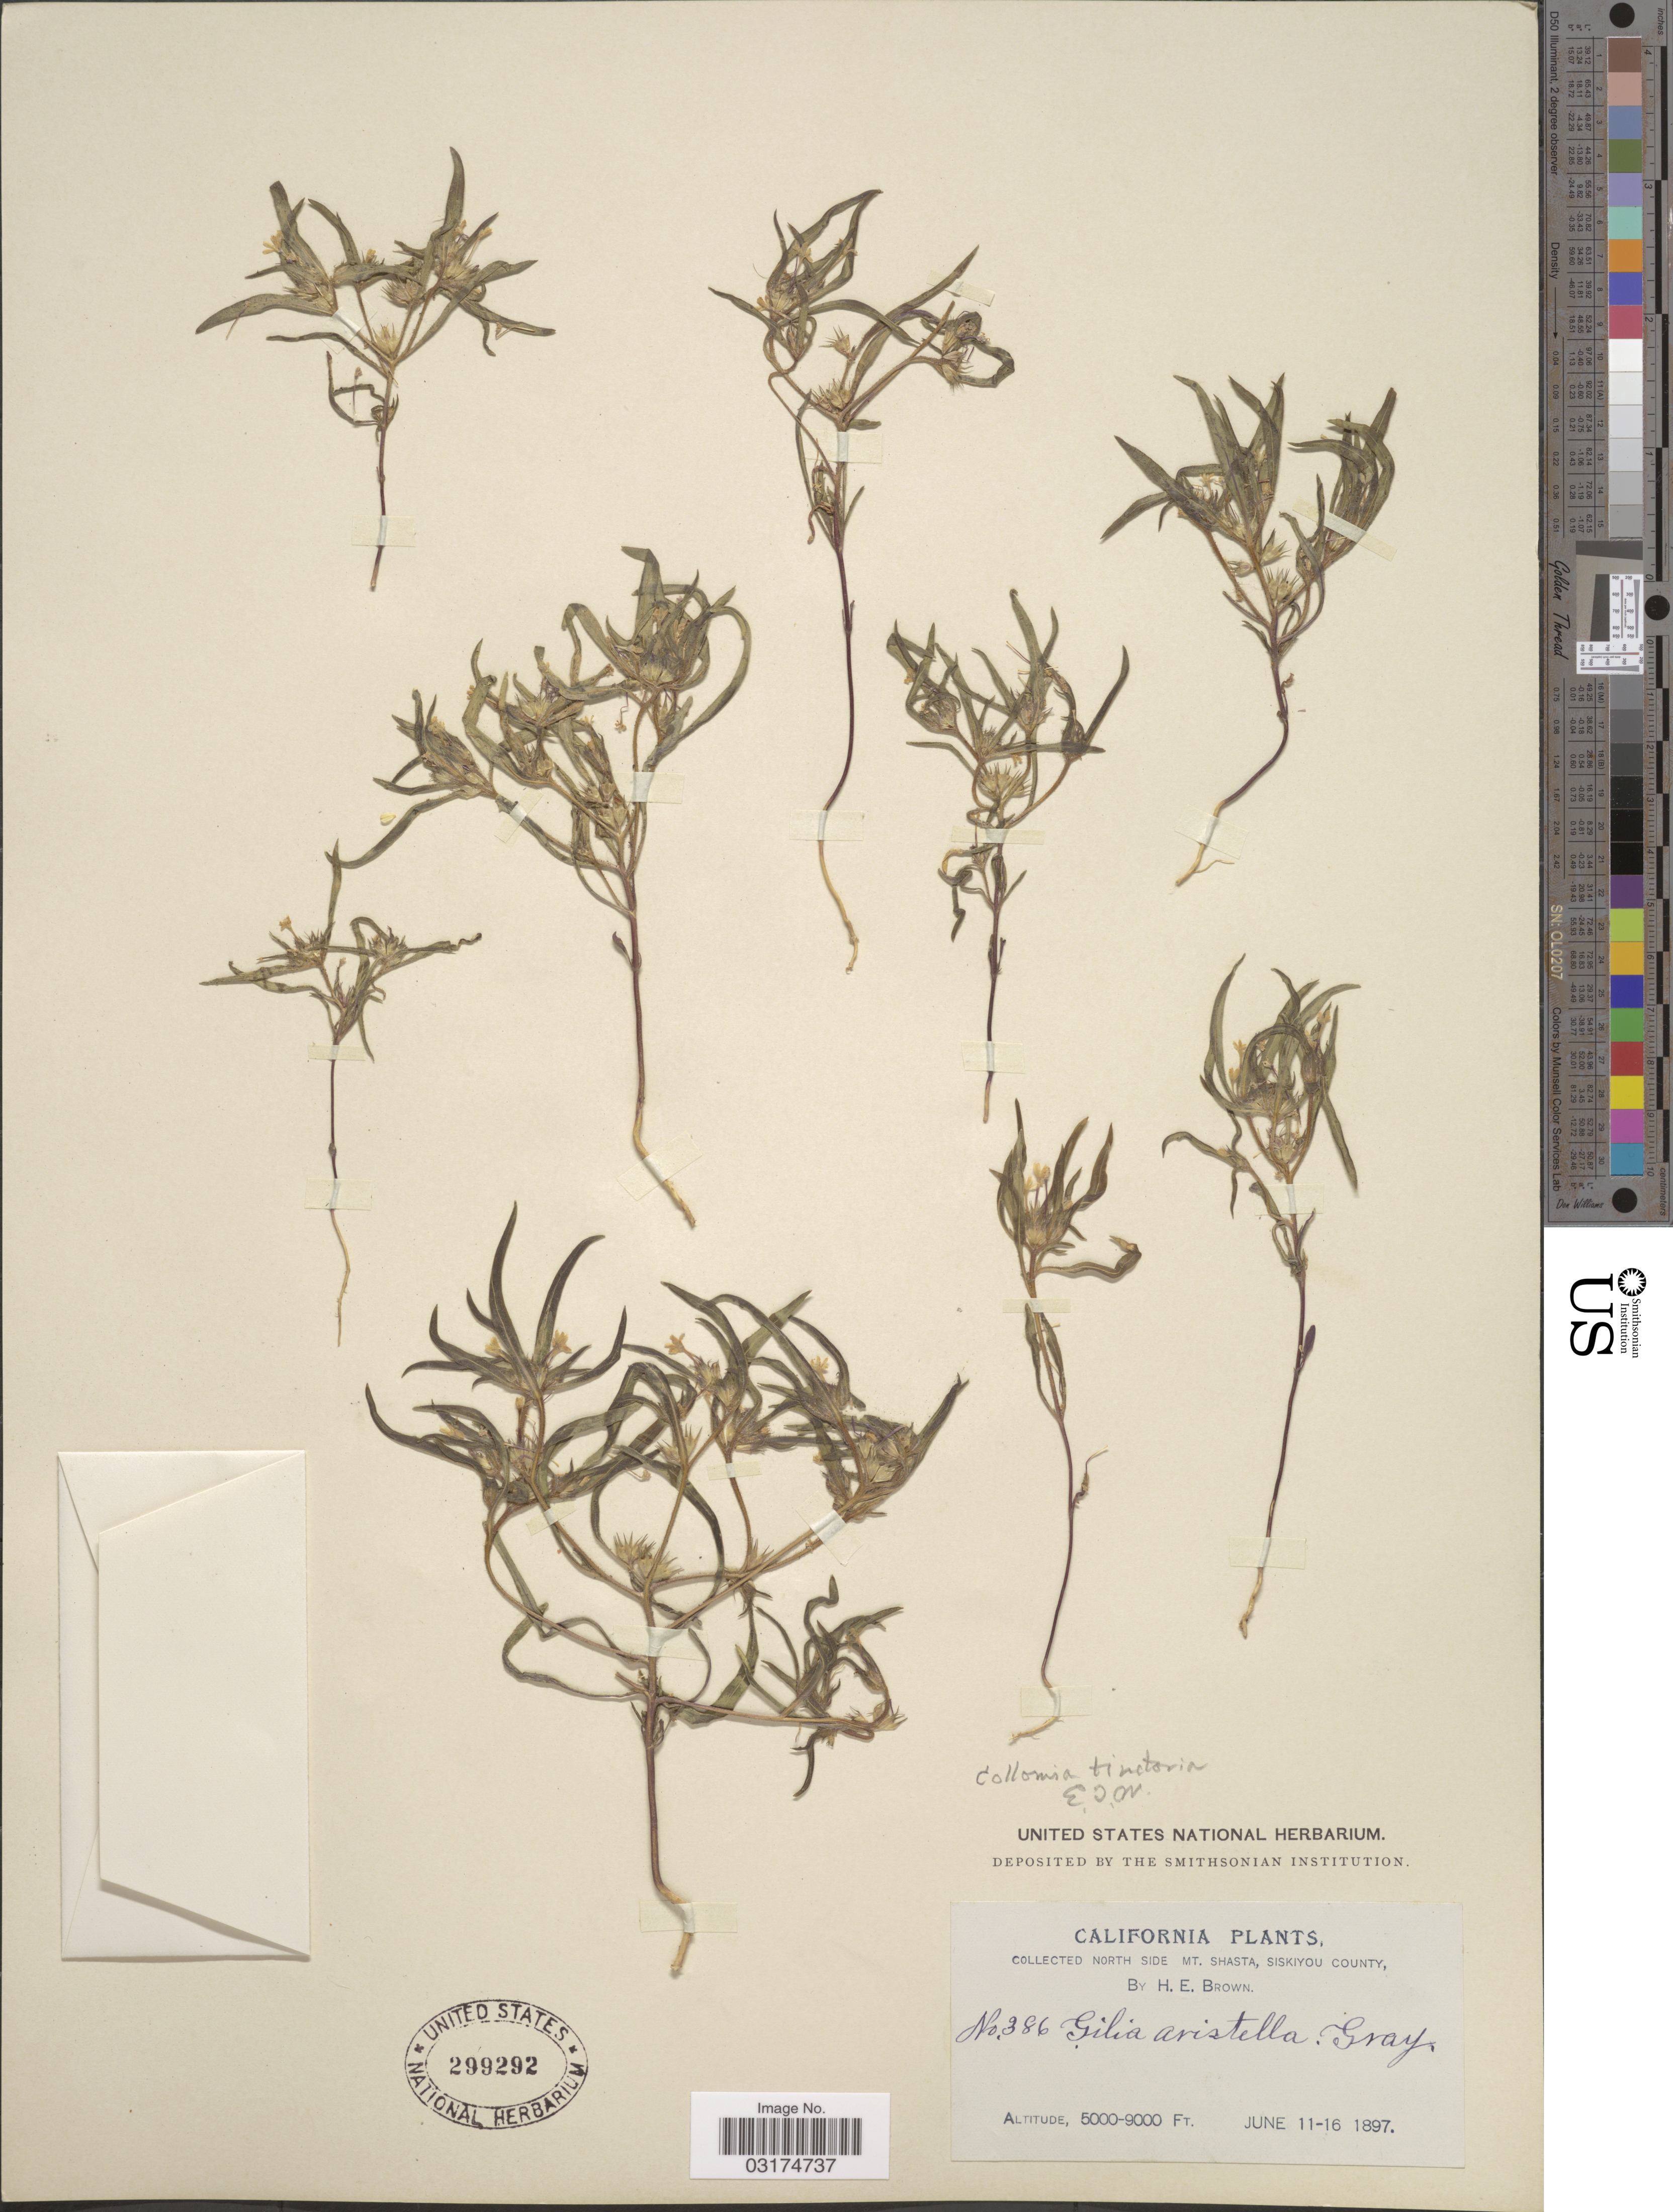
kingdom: Plantae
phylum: Tracheophyta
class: Magnoliopsida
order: Ericales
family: Polemoniaceae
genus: Collomia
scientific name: Collomia tinctoria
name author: Kellogg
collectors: H. E. Brown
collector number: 386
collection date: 1897-06-11/1897-06-16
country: United States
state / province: California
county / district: Siskiyou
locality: North side Mt. Shasta, Siskiyou County.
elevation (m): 1524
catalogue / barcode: US 299292